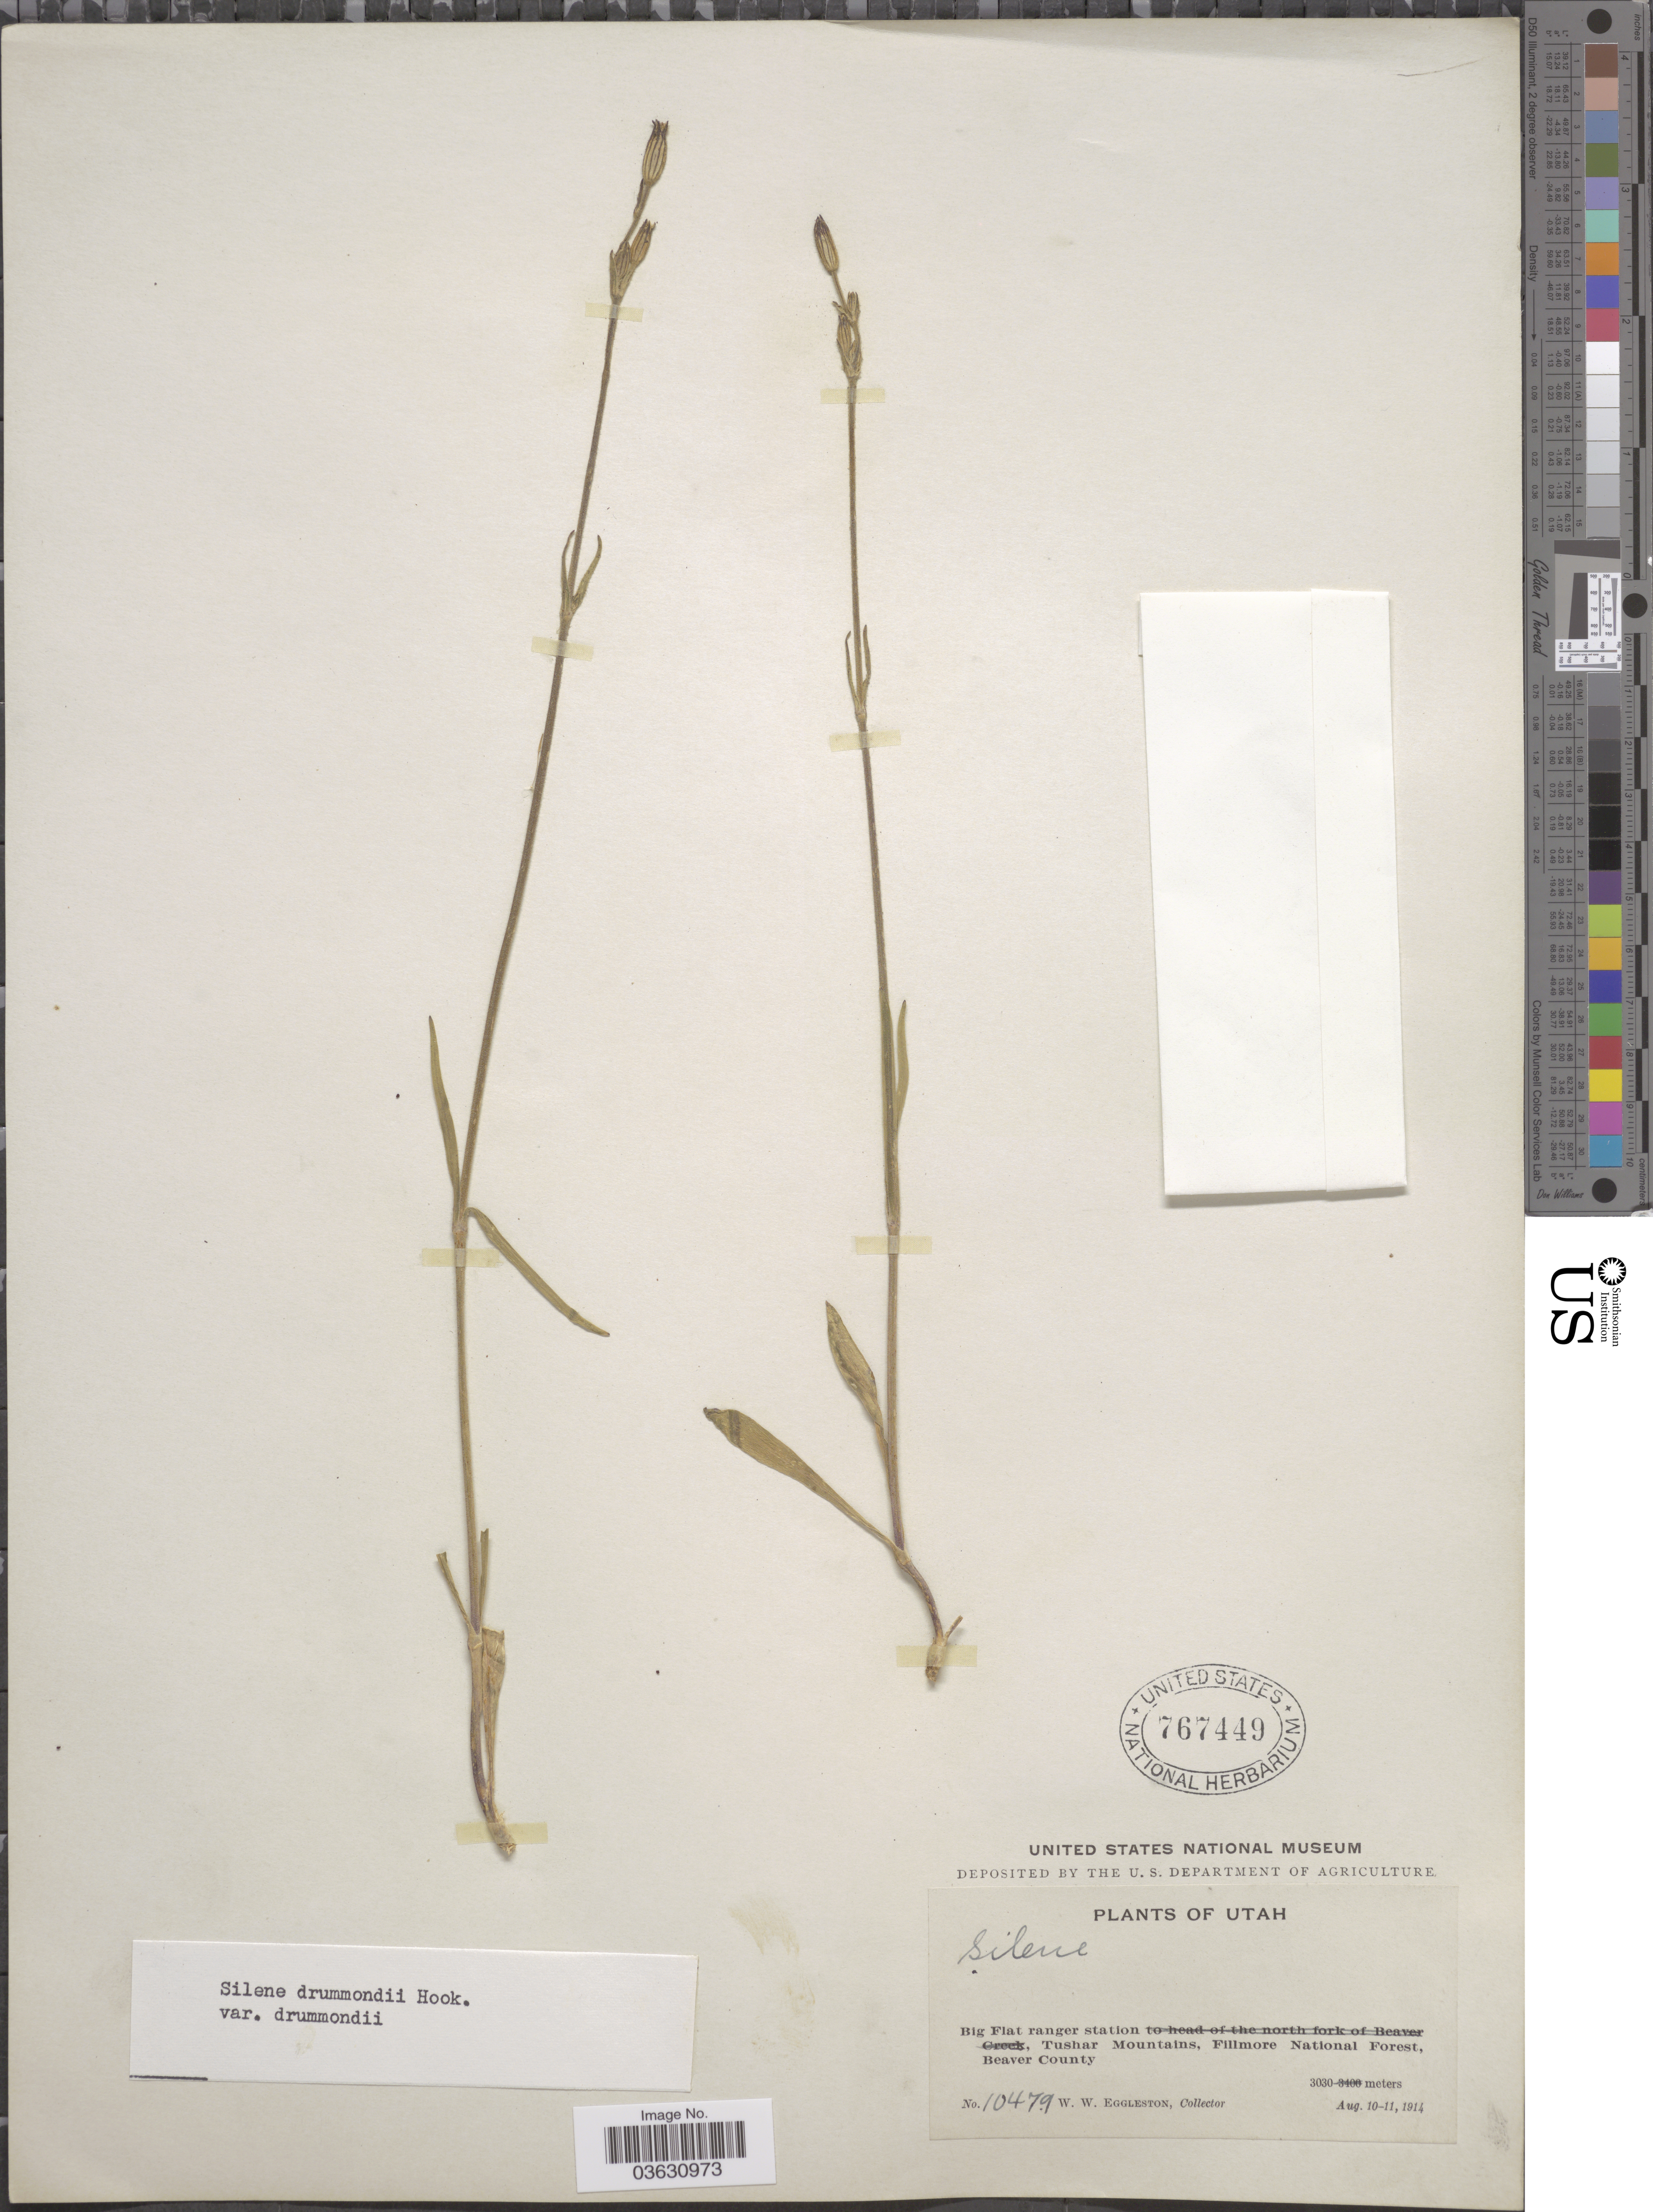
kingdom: Plantae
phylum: Tracheophyta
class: Magnoliopsida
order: Caryophyllales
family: Caryophyllaceae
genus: Silene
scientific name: Silene drummondii var. drummondii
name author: Hook.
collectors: W. W. Eggleston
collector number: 10479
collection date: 1914-08-10/1914-08-11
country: United States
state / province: Utah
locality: Big Flat ranger station, Tushar Mountains, Fillmore National Forest, Beaver County.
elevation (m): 3030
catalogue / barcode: US 767449